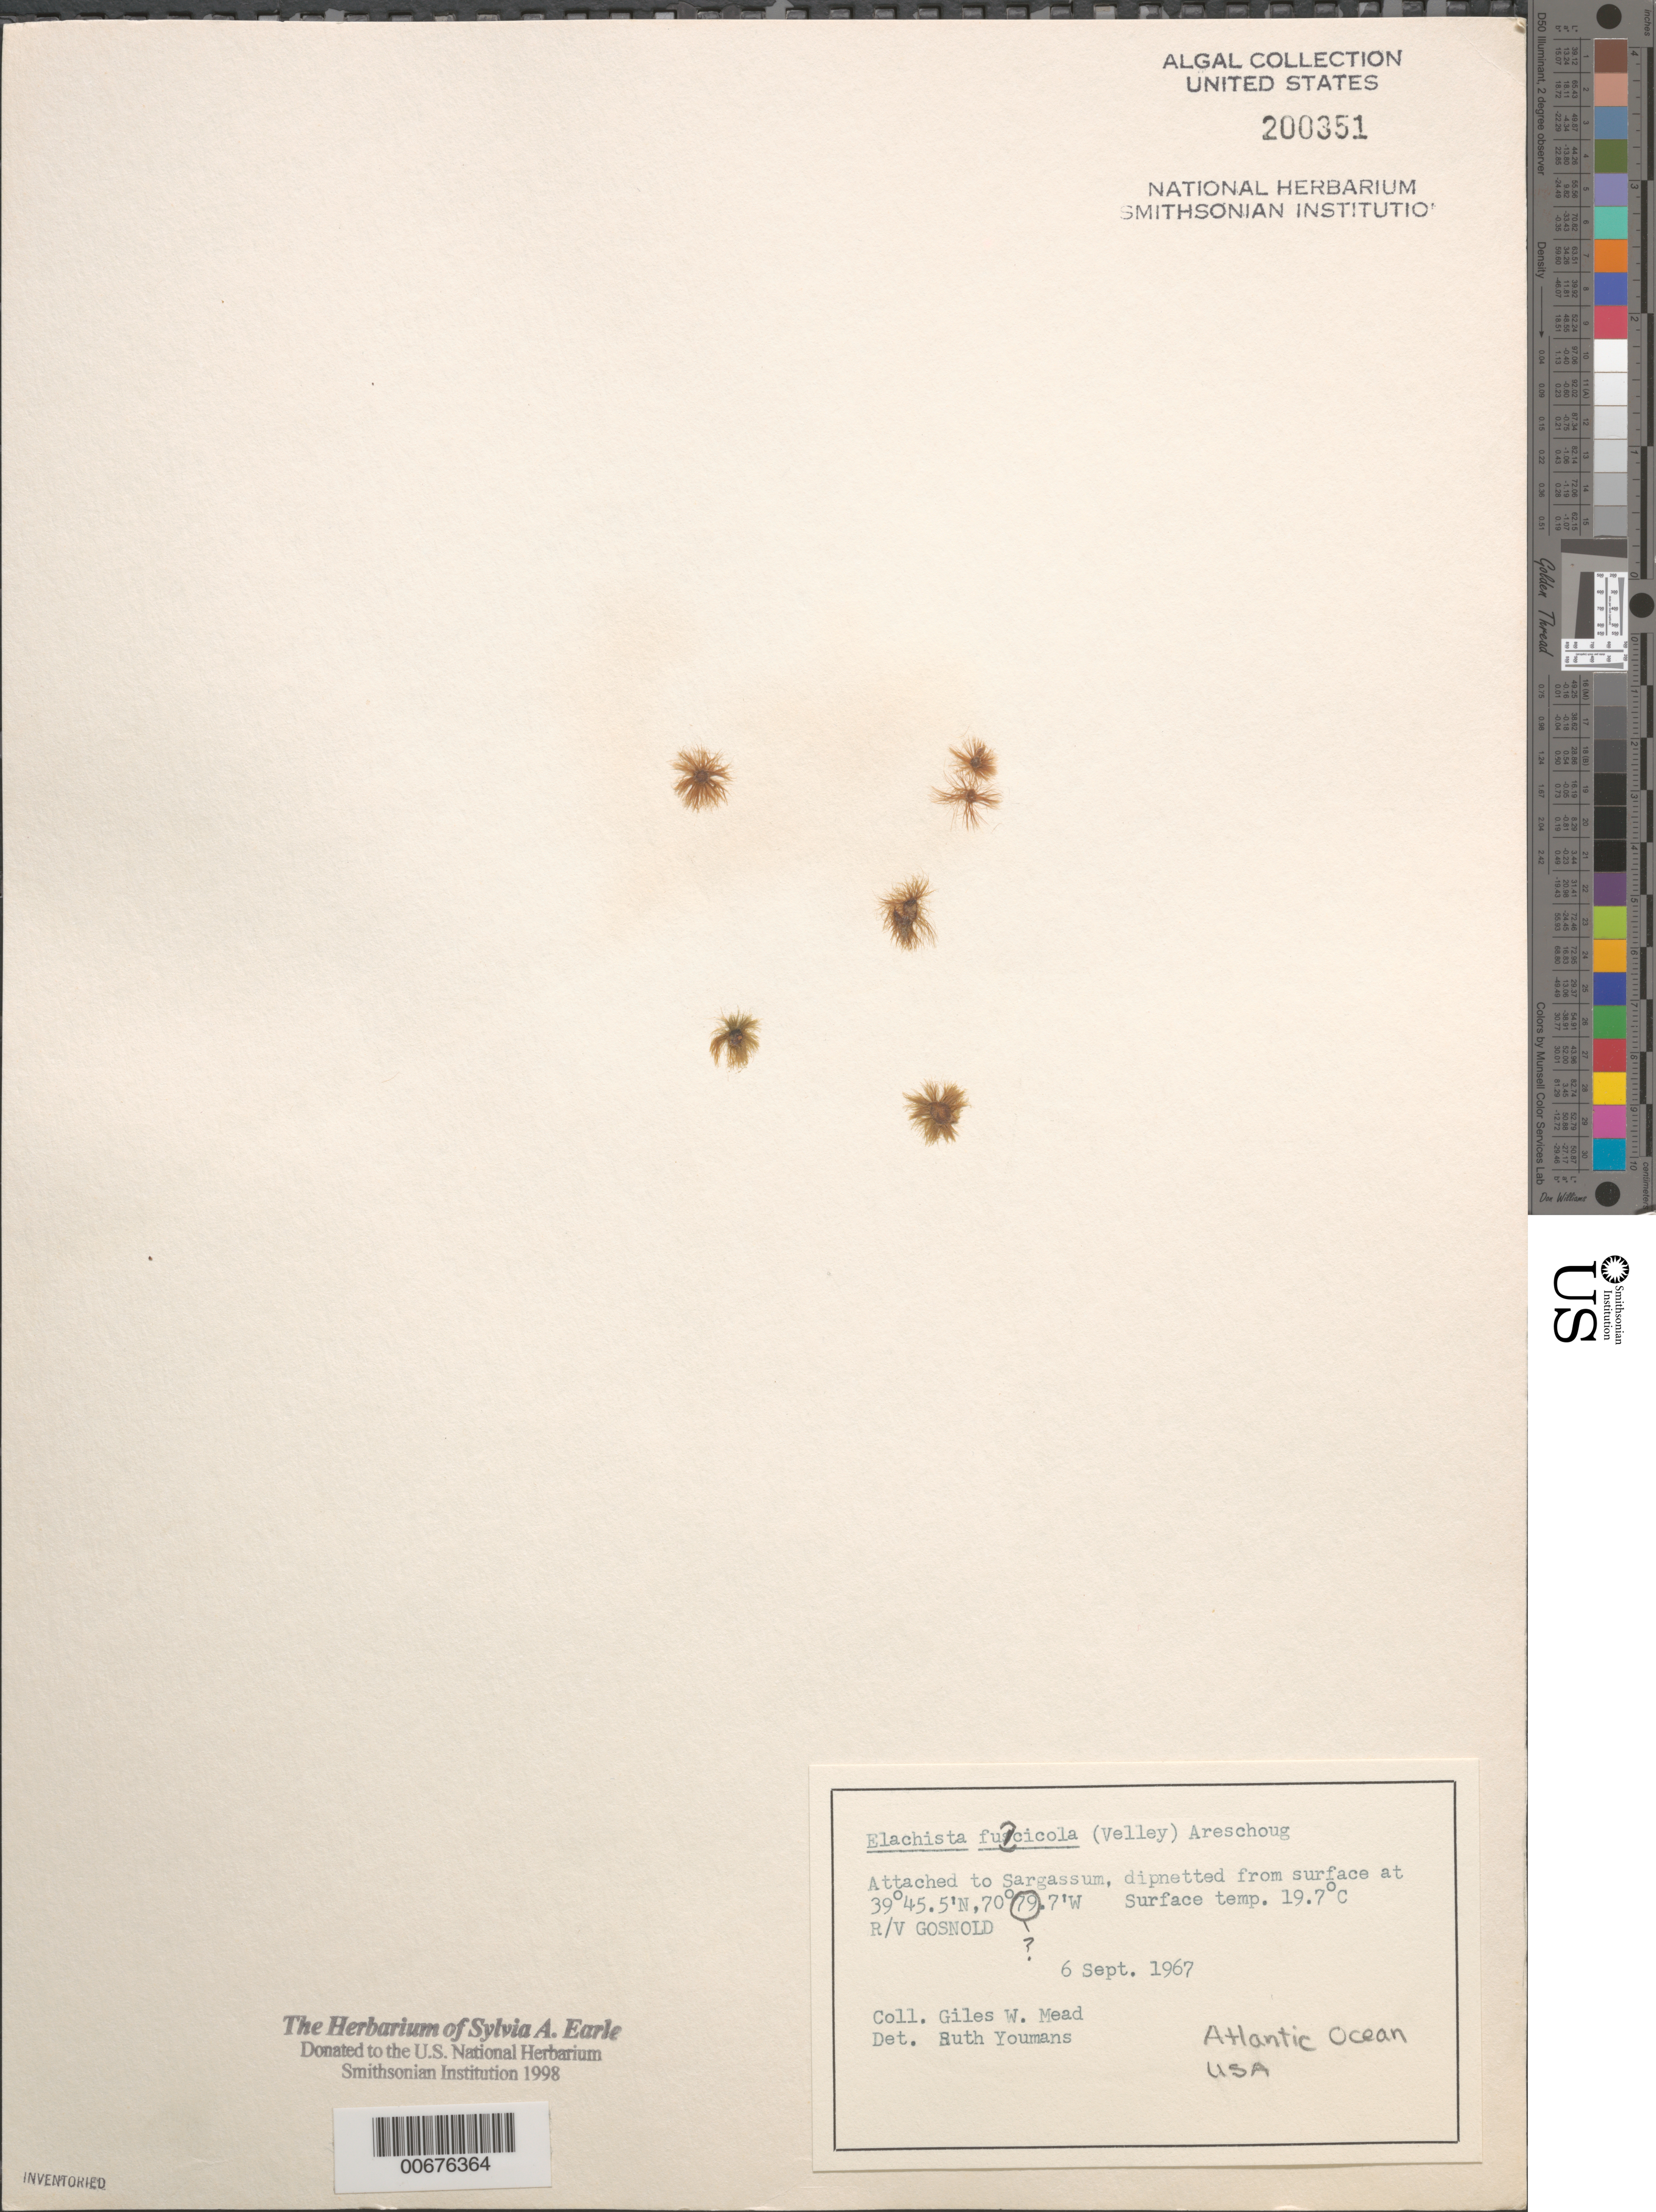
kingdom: Chromista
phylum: Ochrophyta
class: Phaeophyceae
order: Ectocarpales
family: Chordariaceae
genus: Elachista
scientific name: Elachista fucicola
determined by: Youmans, Ruth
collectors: G. W. Mead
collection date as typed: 06 Sep 1967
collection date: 1967-09-06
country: United States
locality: Atlantic Ocean, east of New Jersey, south of Massachusetts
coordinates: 39 45.5' N, 70 79.7' W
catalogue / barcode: US 200351